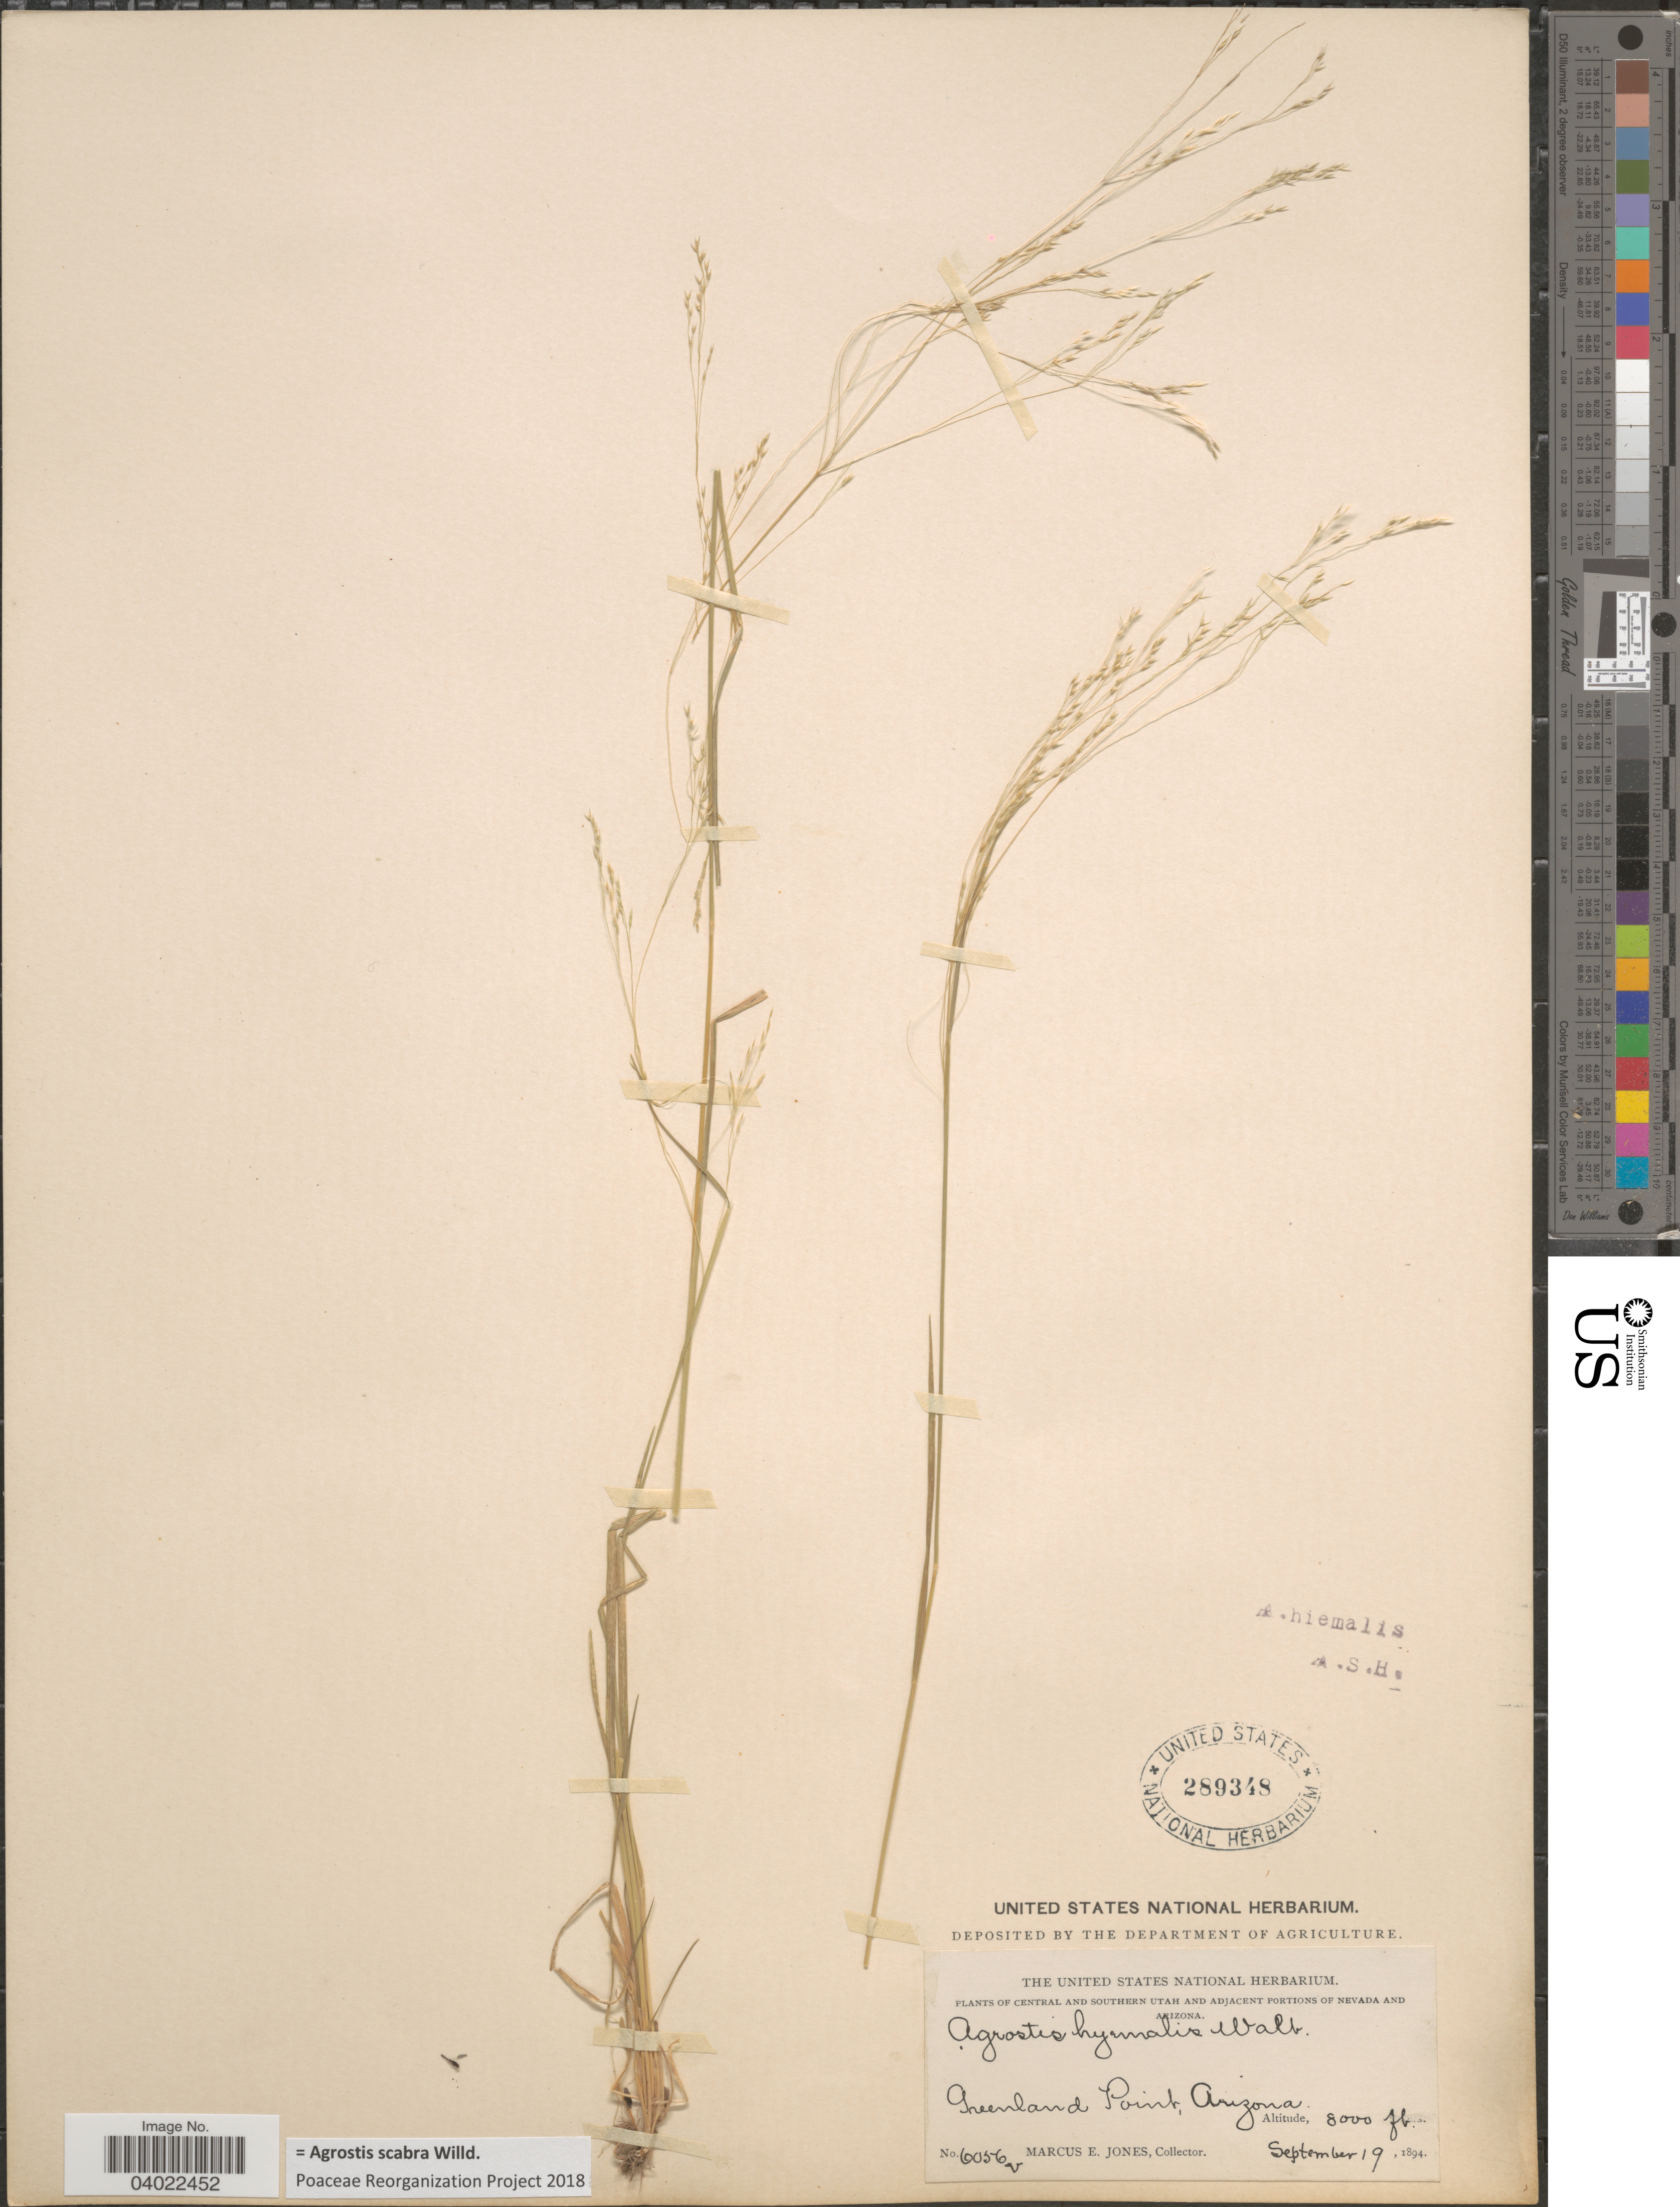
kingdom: Plantae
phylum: Tracheophyta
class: Liliopsida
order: Poales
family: Poaceae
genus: Agrostis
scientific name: Agrostis scabra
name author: Willd.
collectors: M. E. Jones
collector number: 6056v*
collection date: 1894-09-19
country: United States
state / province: Arizona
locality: Greenland Point.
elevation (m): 2438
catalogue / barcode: US 289348